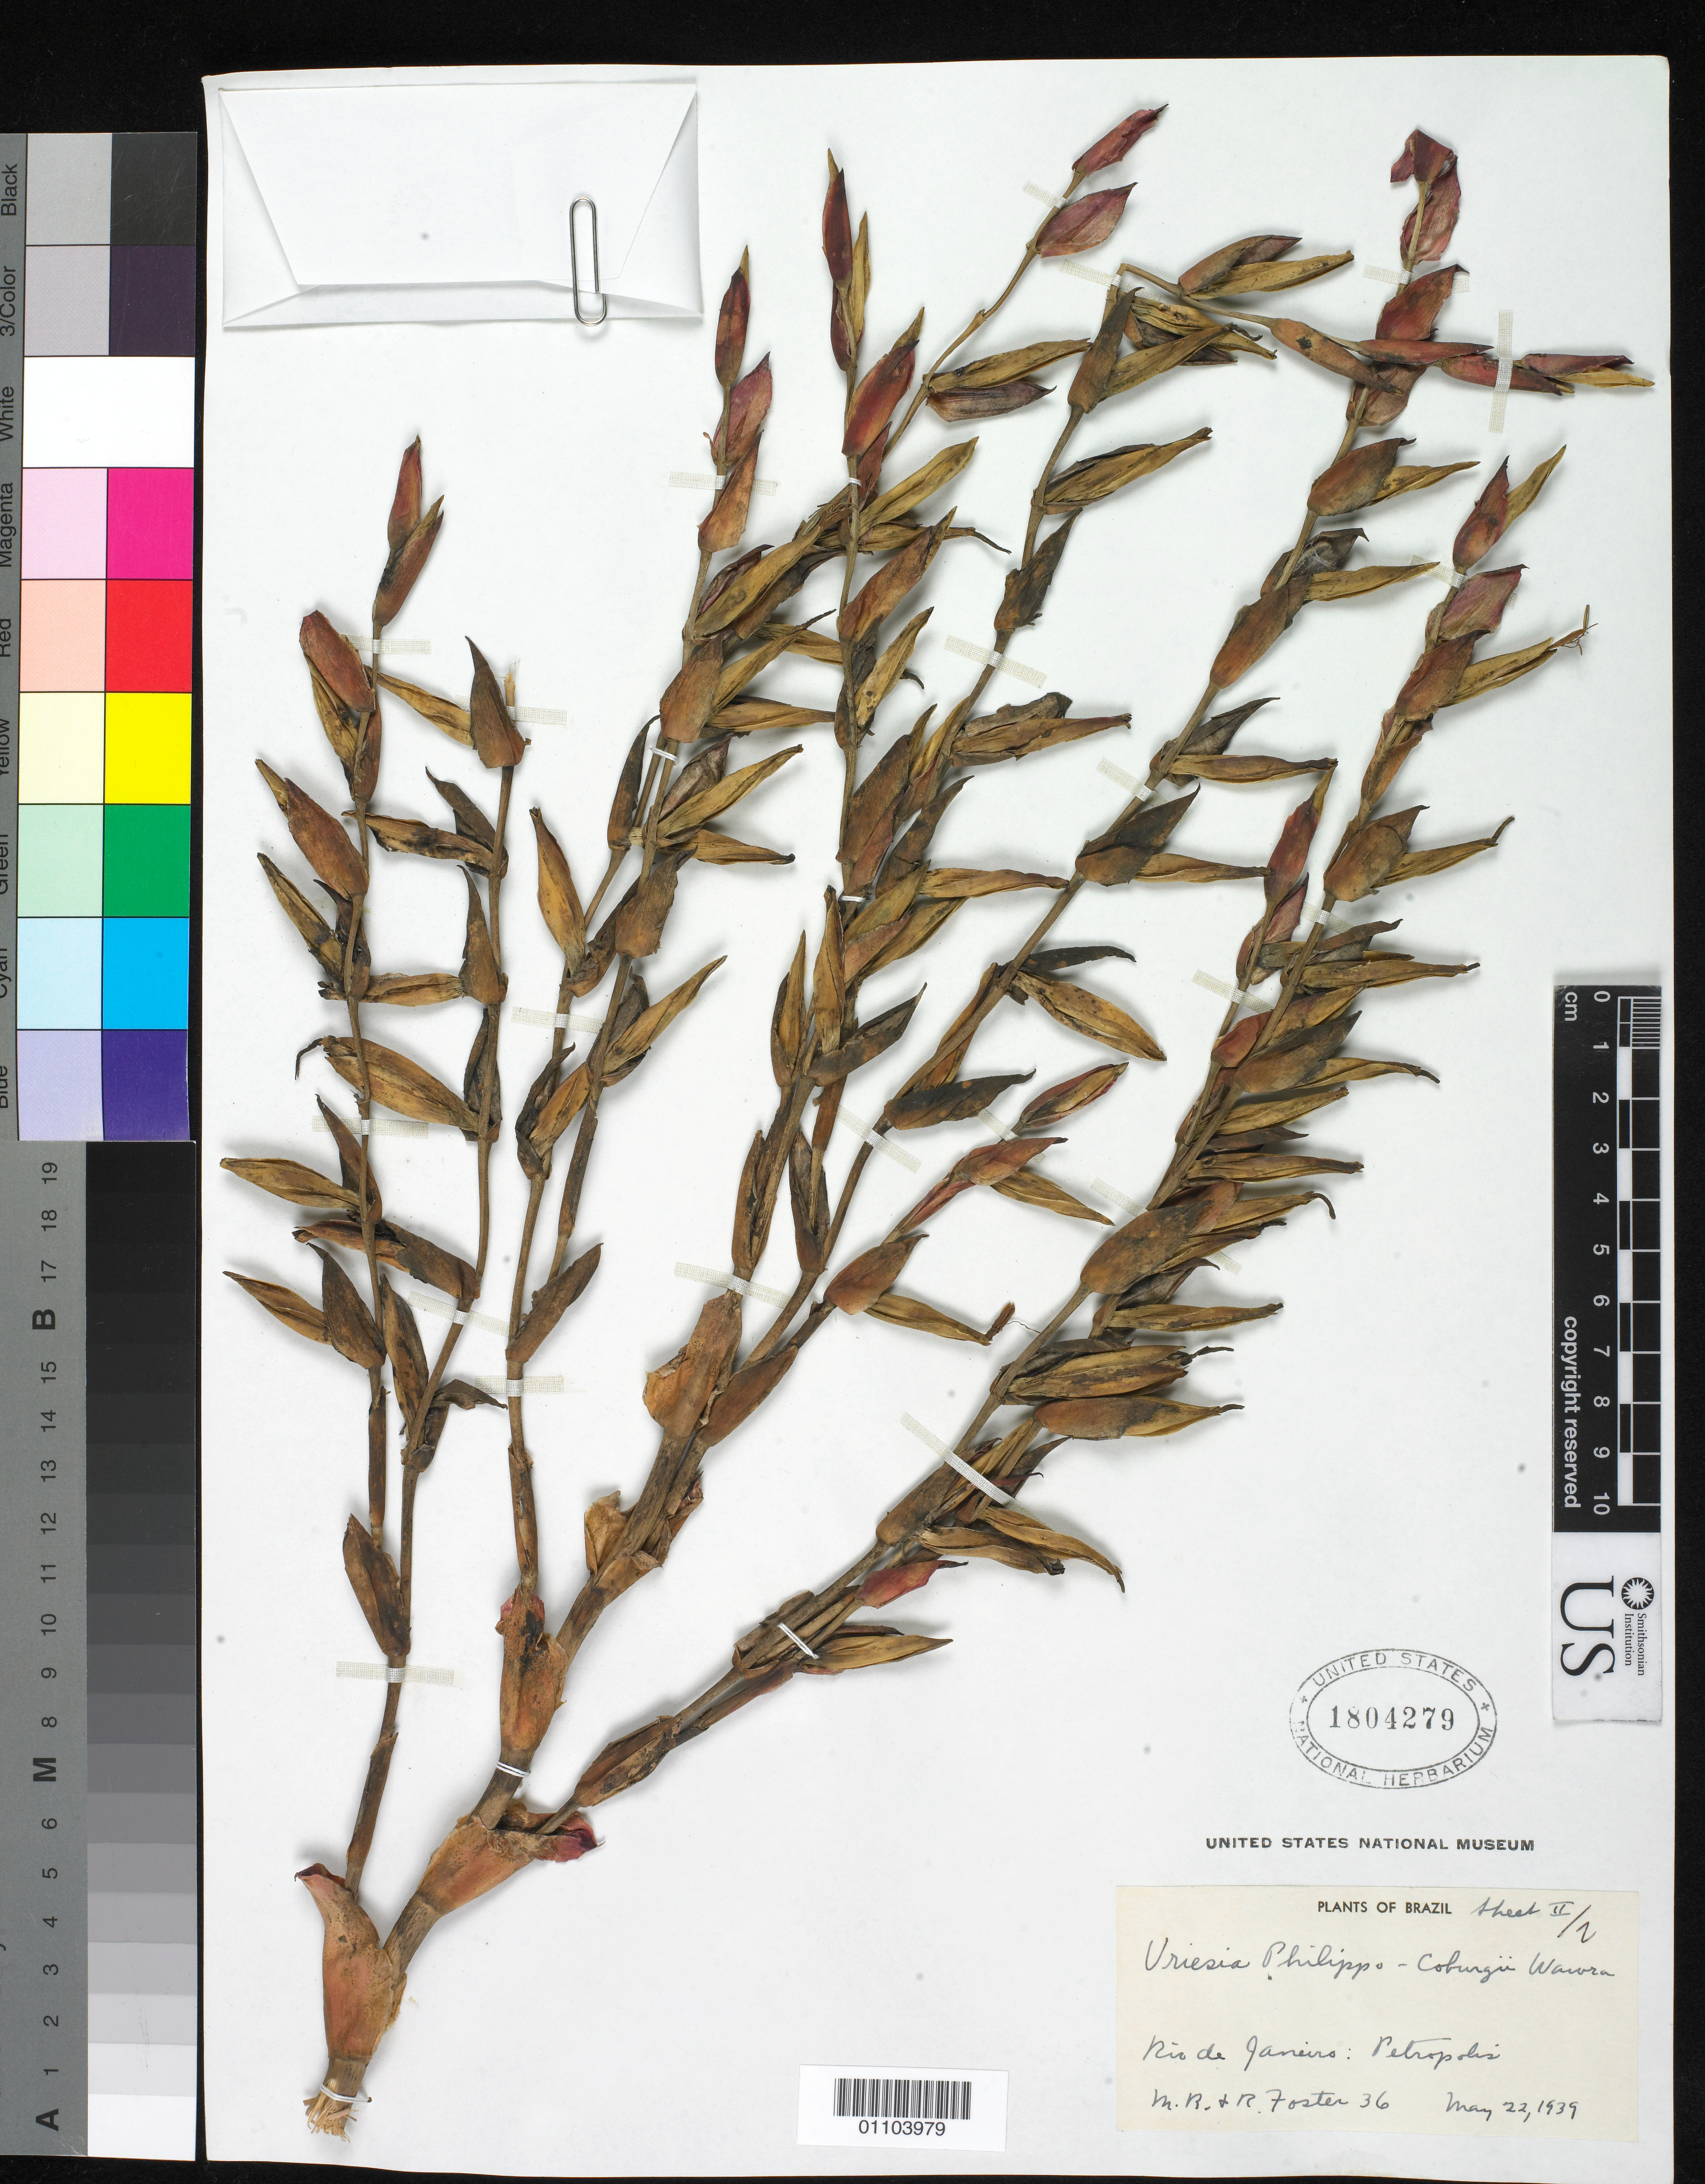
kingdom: Plantae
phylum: Tracheophyta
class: Liliopsida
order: Poales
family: Bromeliaceae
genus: Vriesea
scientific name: Vriesea philippocoburgii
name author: Wawra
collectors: M. B. Foster & R. Foster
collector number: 36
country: Brazil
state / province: Rio de Janeiro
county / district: Petrópolis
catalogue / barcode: US 1804279